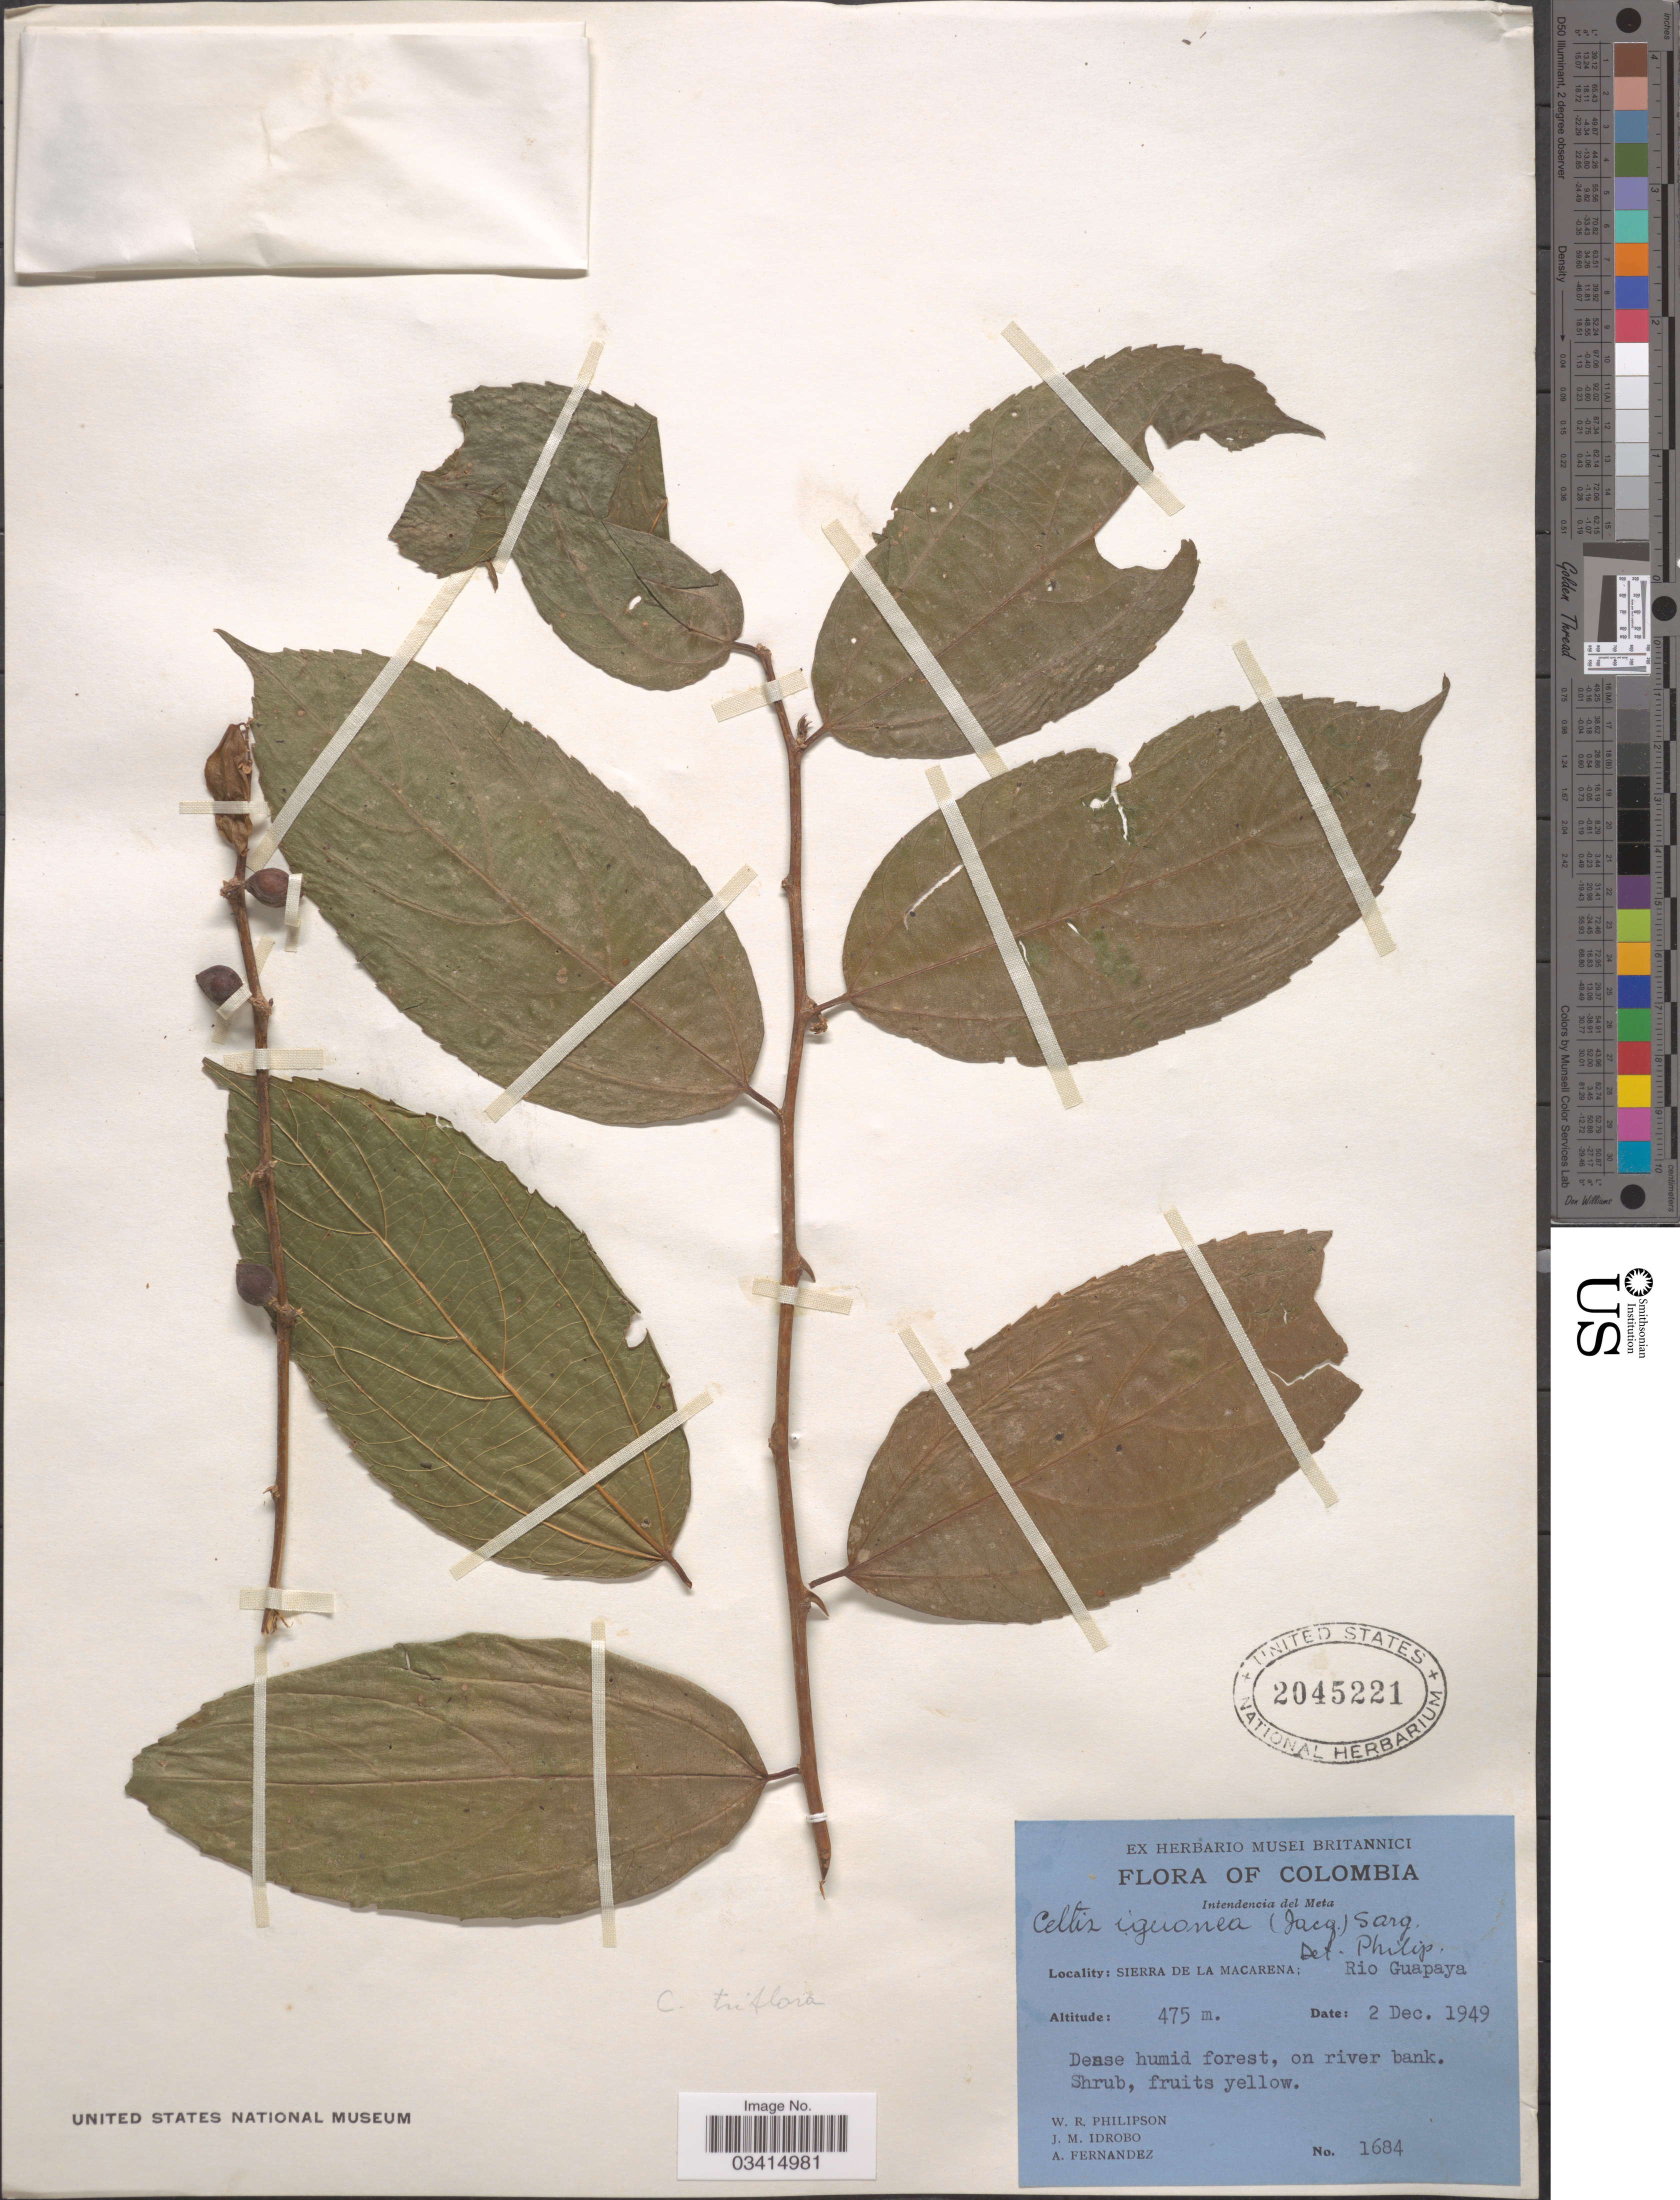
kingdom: Plantae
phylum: Tracheophyta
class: Magnoliopsida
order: Rosales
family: Cannabaceae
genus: Celtis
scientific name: Celtis triflora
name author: (Klotzsch) Ruiz ex Miq.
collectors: W. R. Philipson, J. M. Idrobo & A. Fernandez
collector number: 1684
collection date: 1949-12-02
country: Colombia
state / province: Meta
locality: Intendencia del Meta. Sierra de La Macarena; Rio Guapaya.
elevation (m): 475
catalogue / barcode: US 2045221